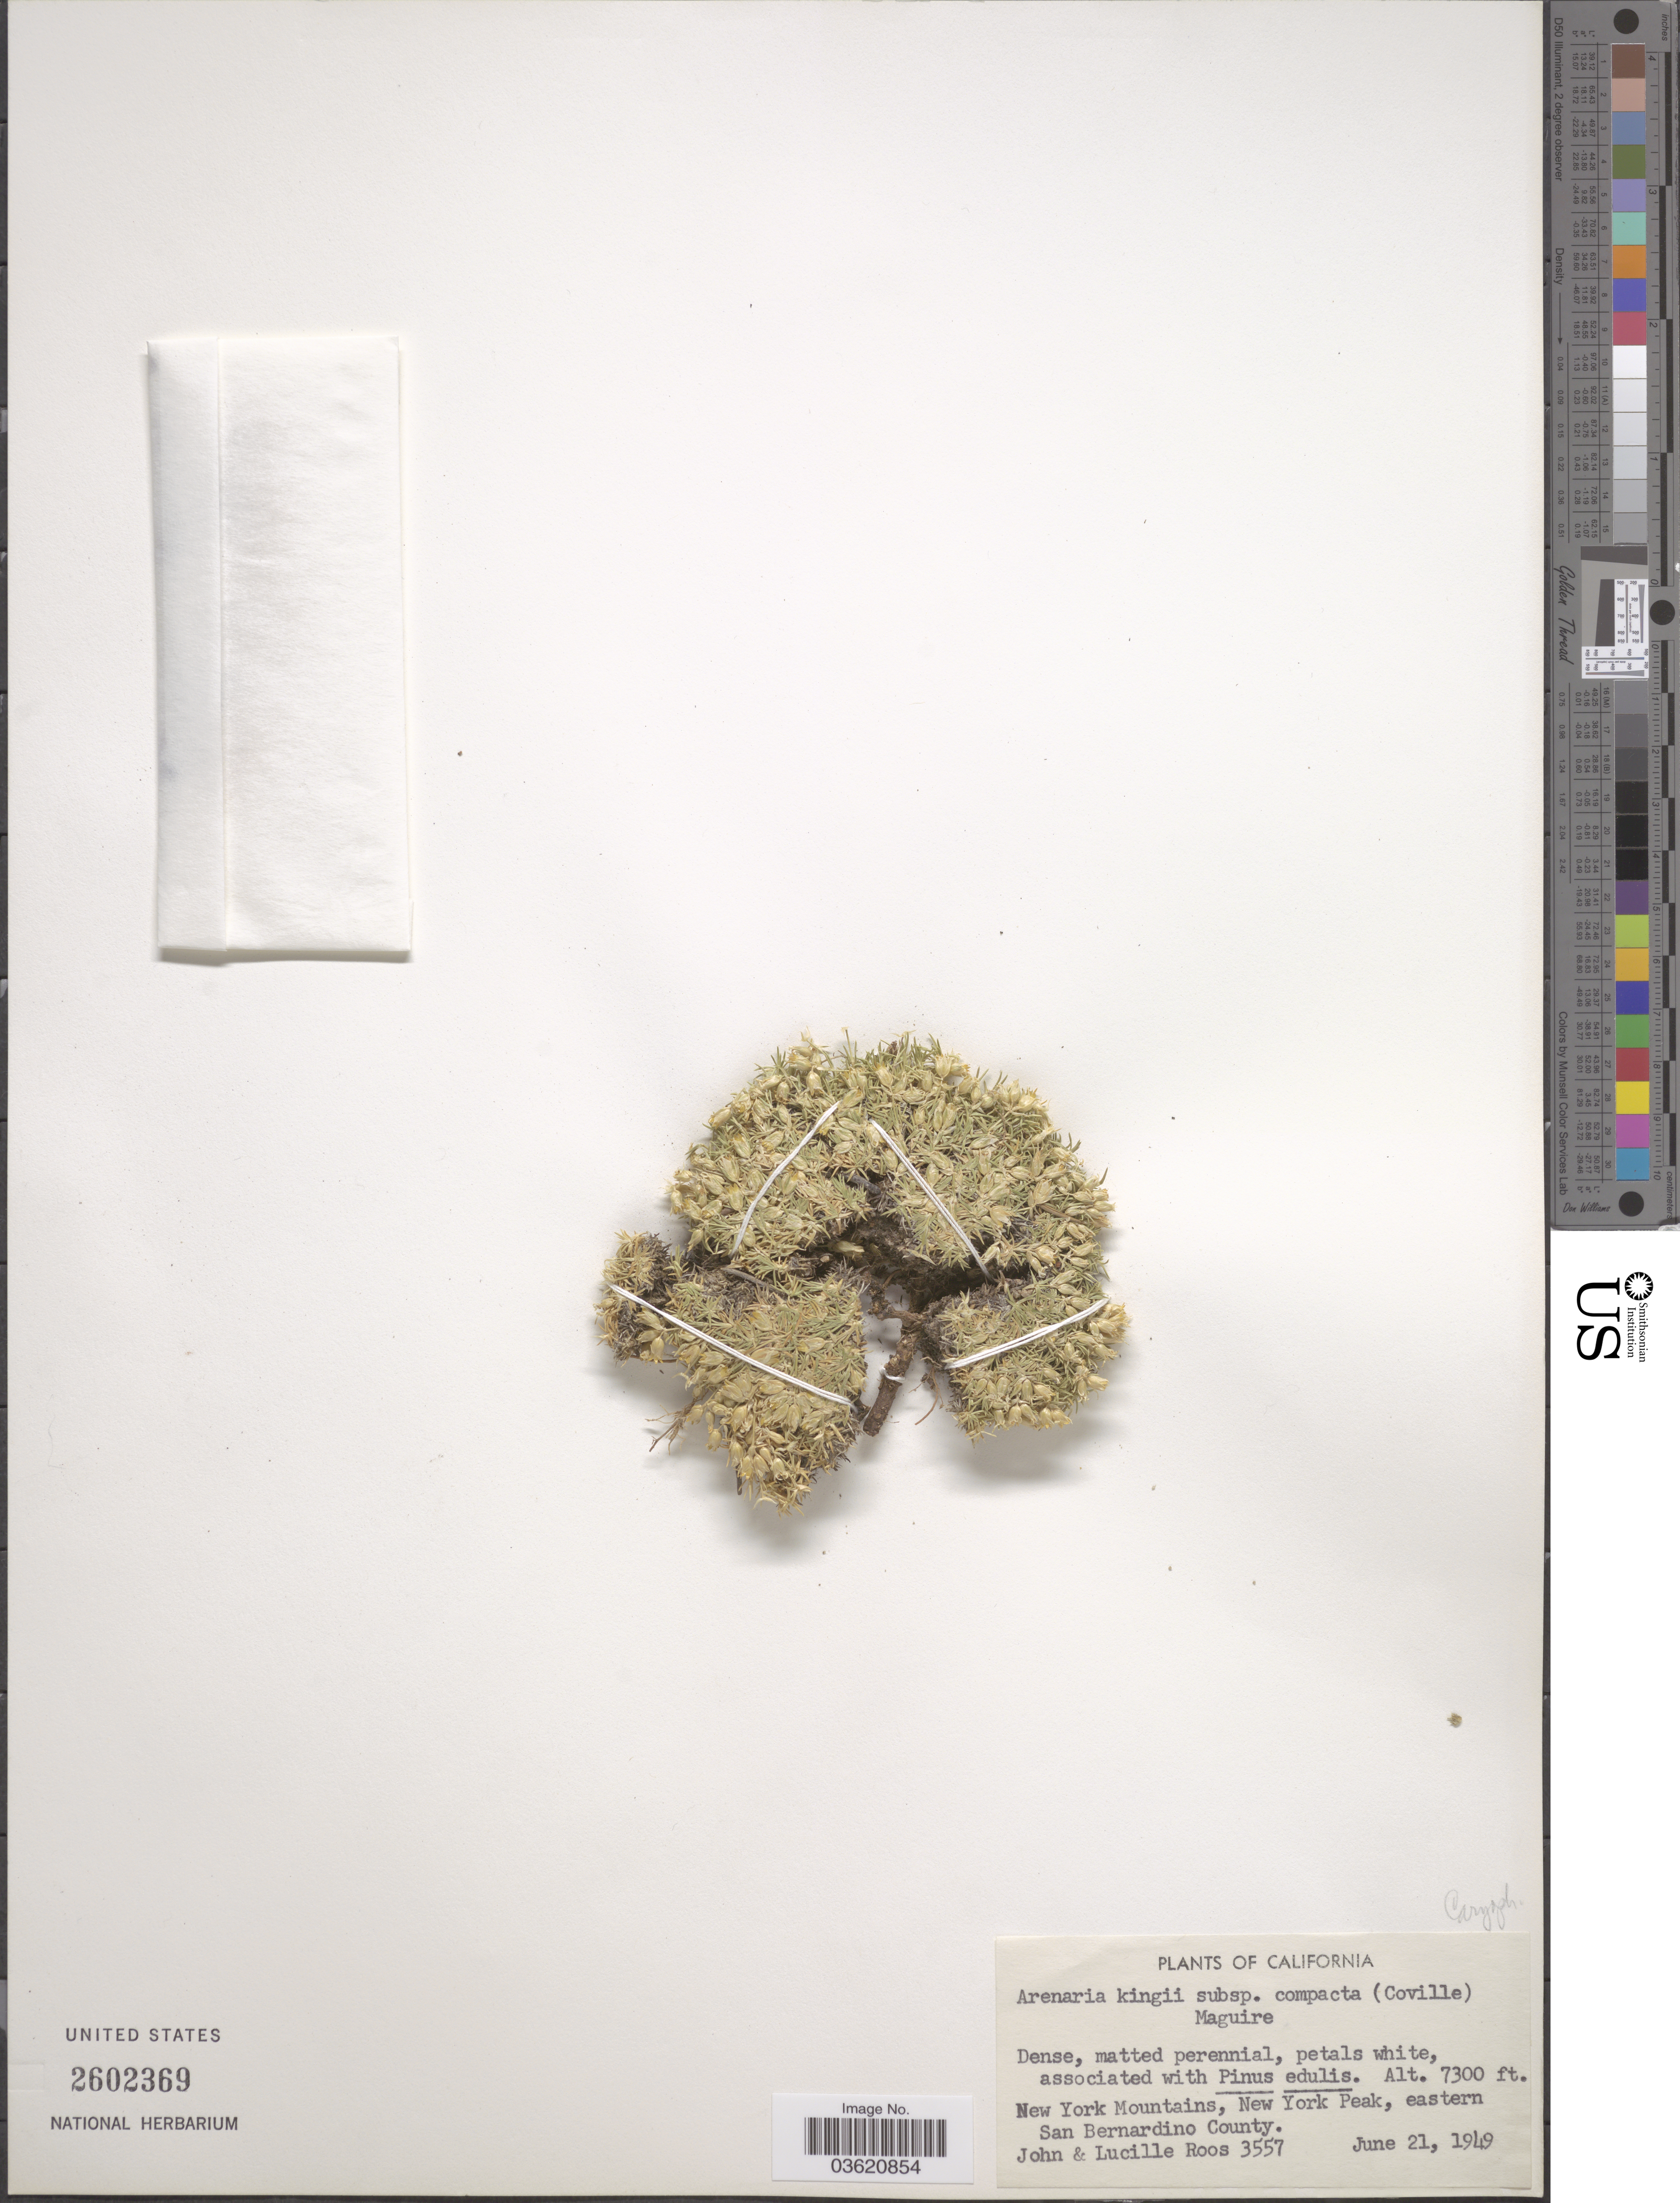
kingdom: Plantae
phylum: Tracheophyta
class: Magnoliopsida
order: Caryophyllales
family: Caryophyllaceae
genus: Eremogone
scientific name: Eremogone kingii var. compacta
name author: (Coville) N.H. Holmgren & P.K. Holmgren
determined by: U.S. National Herbarium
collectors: J. C. Roos & L. Roos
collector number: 3557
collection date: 1949-06-21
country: United States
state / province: California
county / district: San Bernardino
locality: New York Mountains, New York Peak, eastern San Bernardino County.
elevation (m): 2225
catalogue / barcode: US 2602369